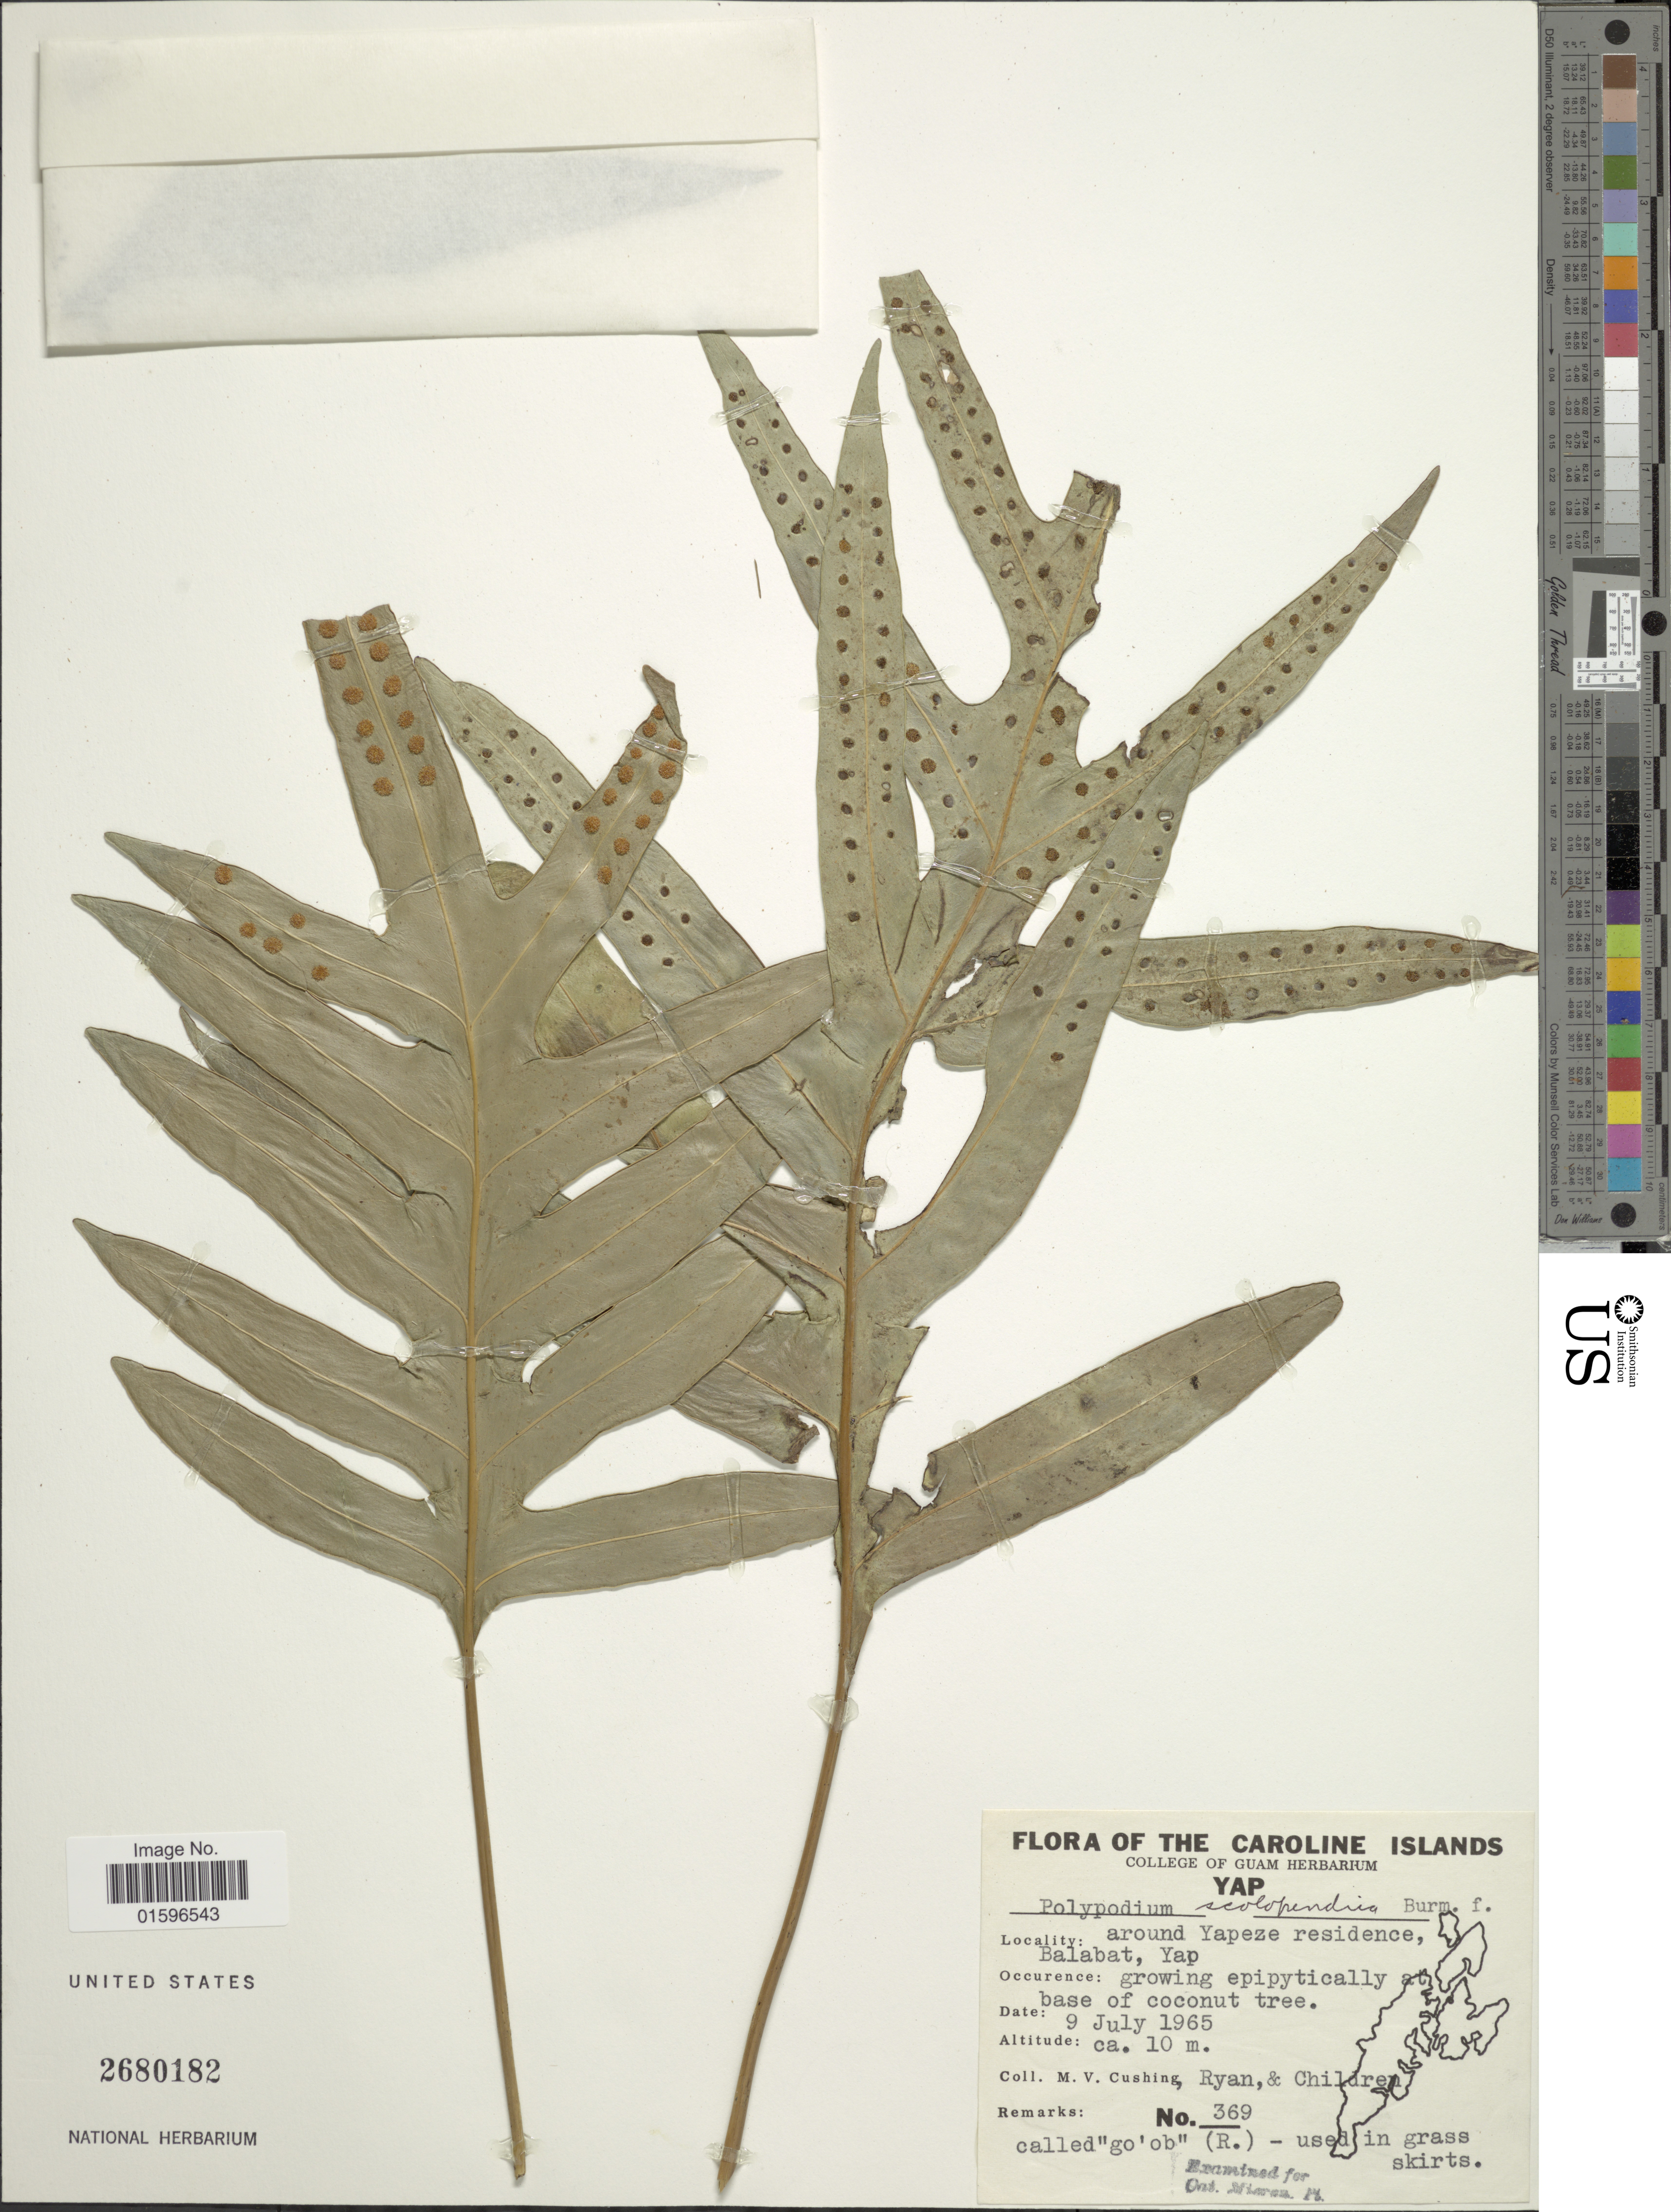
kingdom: Plantae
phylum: Tracheophyta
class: Polypodiopsida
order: Polypodiales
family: Polypodiaceae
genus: Polypodium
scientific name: Polypodium scolopendria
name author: Burm. f.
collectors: M. V. Cushing, Ryan & et al.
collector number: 369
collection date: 1965-07-09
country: Micronesia, Federated States of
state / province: Yap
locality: Caroline Islands, Yap, around Yapeze residence, Balabat, Yap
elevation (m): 10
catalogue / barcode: US 2680182